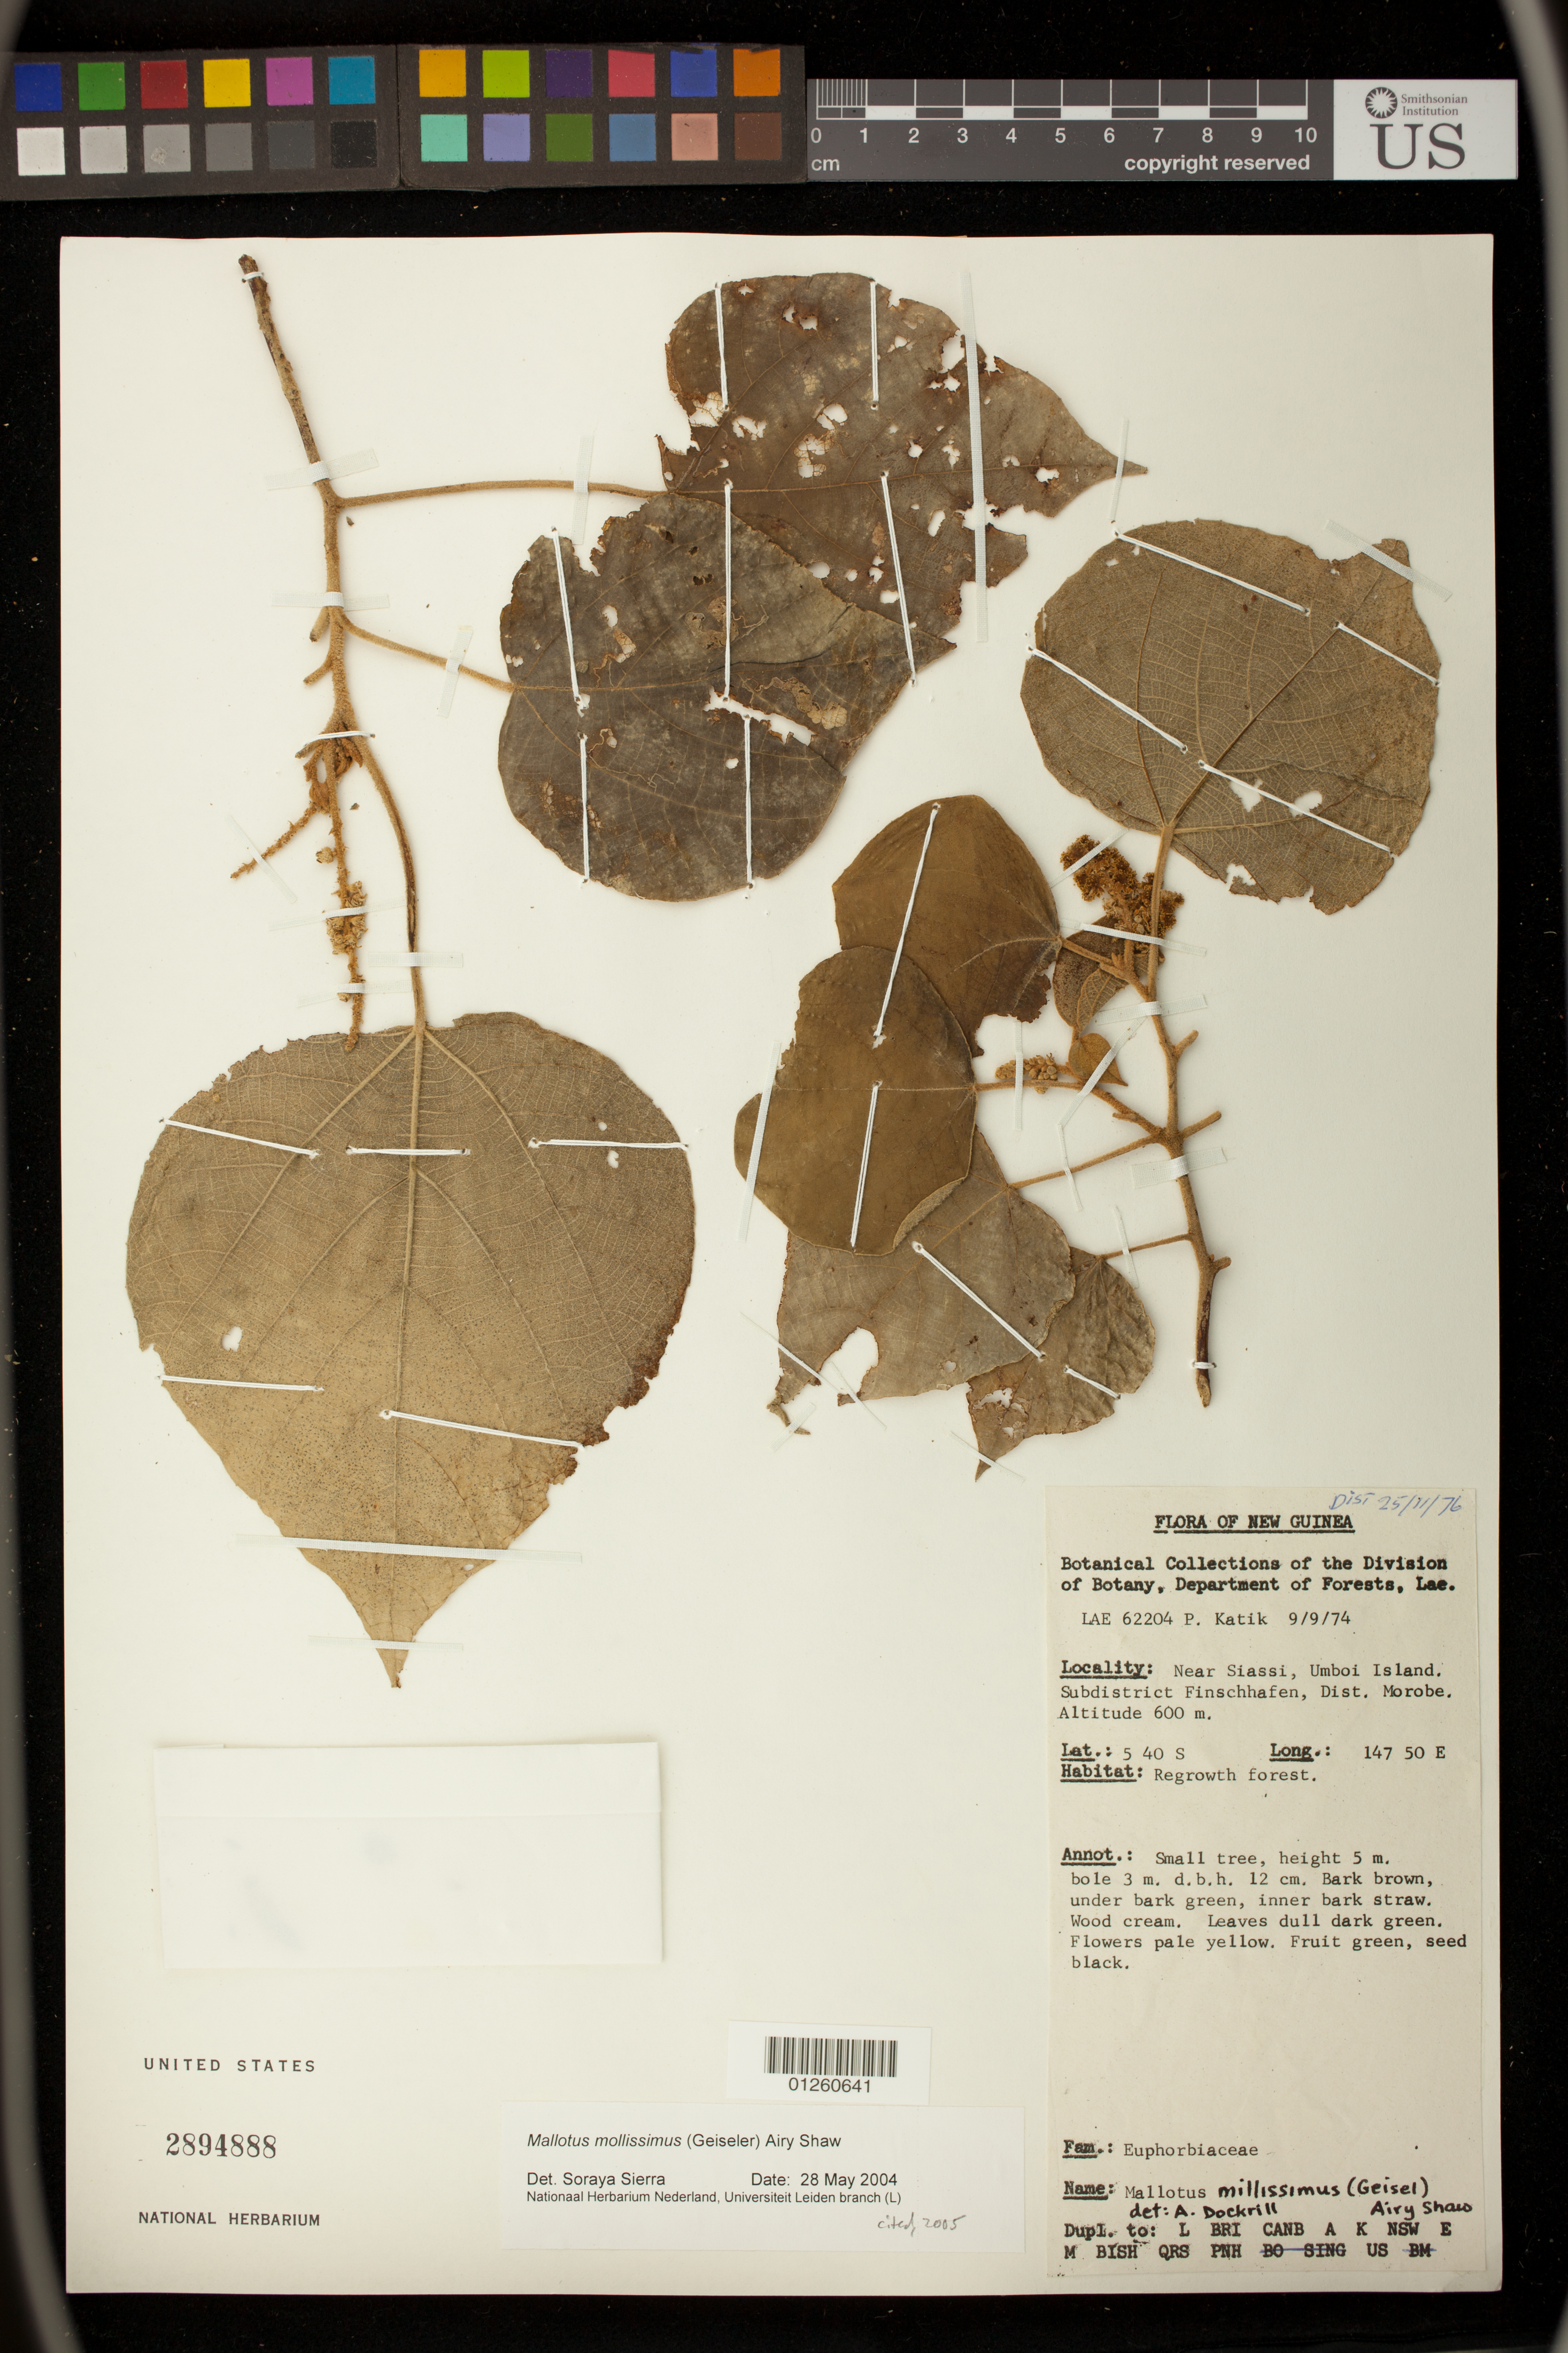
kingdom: Plantae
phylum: Tracheophyta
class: Magnoliopsida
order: Malpighiales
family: Euphorbiaceae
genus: Mallotus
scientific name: Mallotus mollissimus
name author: (Geiseler) Airy Shaw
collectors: P. Katik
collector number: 62204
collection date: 1974-09-09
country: Papua New Guinea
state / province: Morobe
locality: Near Siassi, Umboi Island.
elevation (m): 183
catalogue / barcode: US 2894888